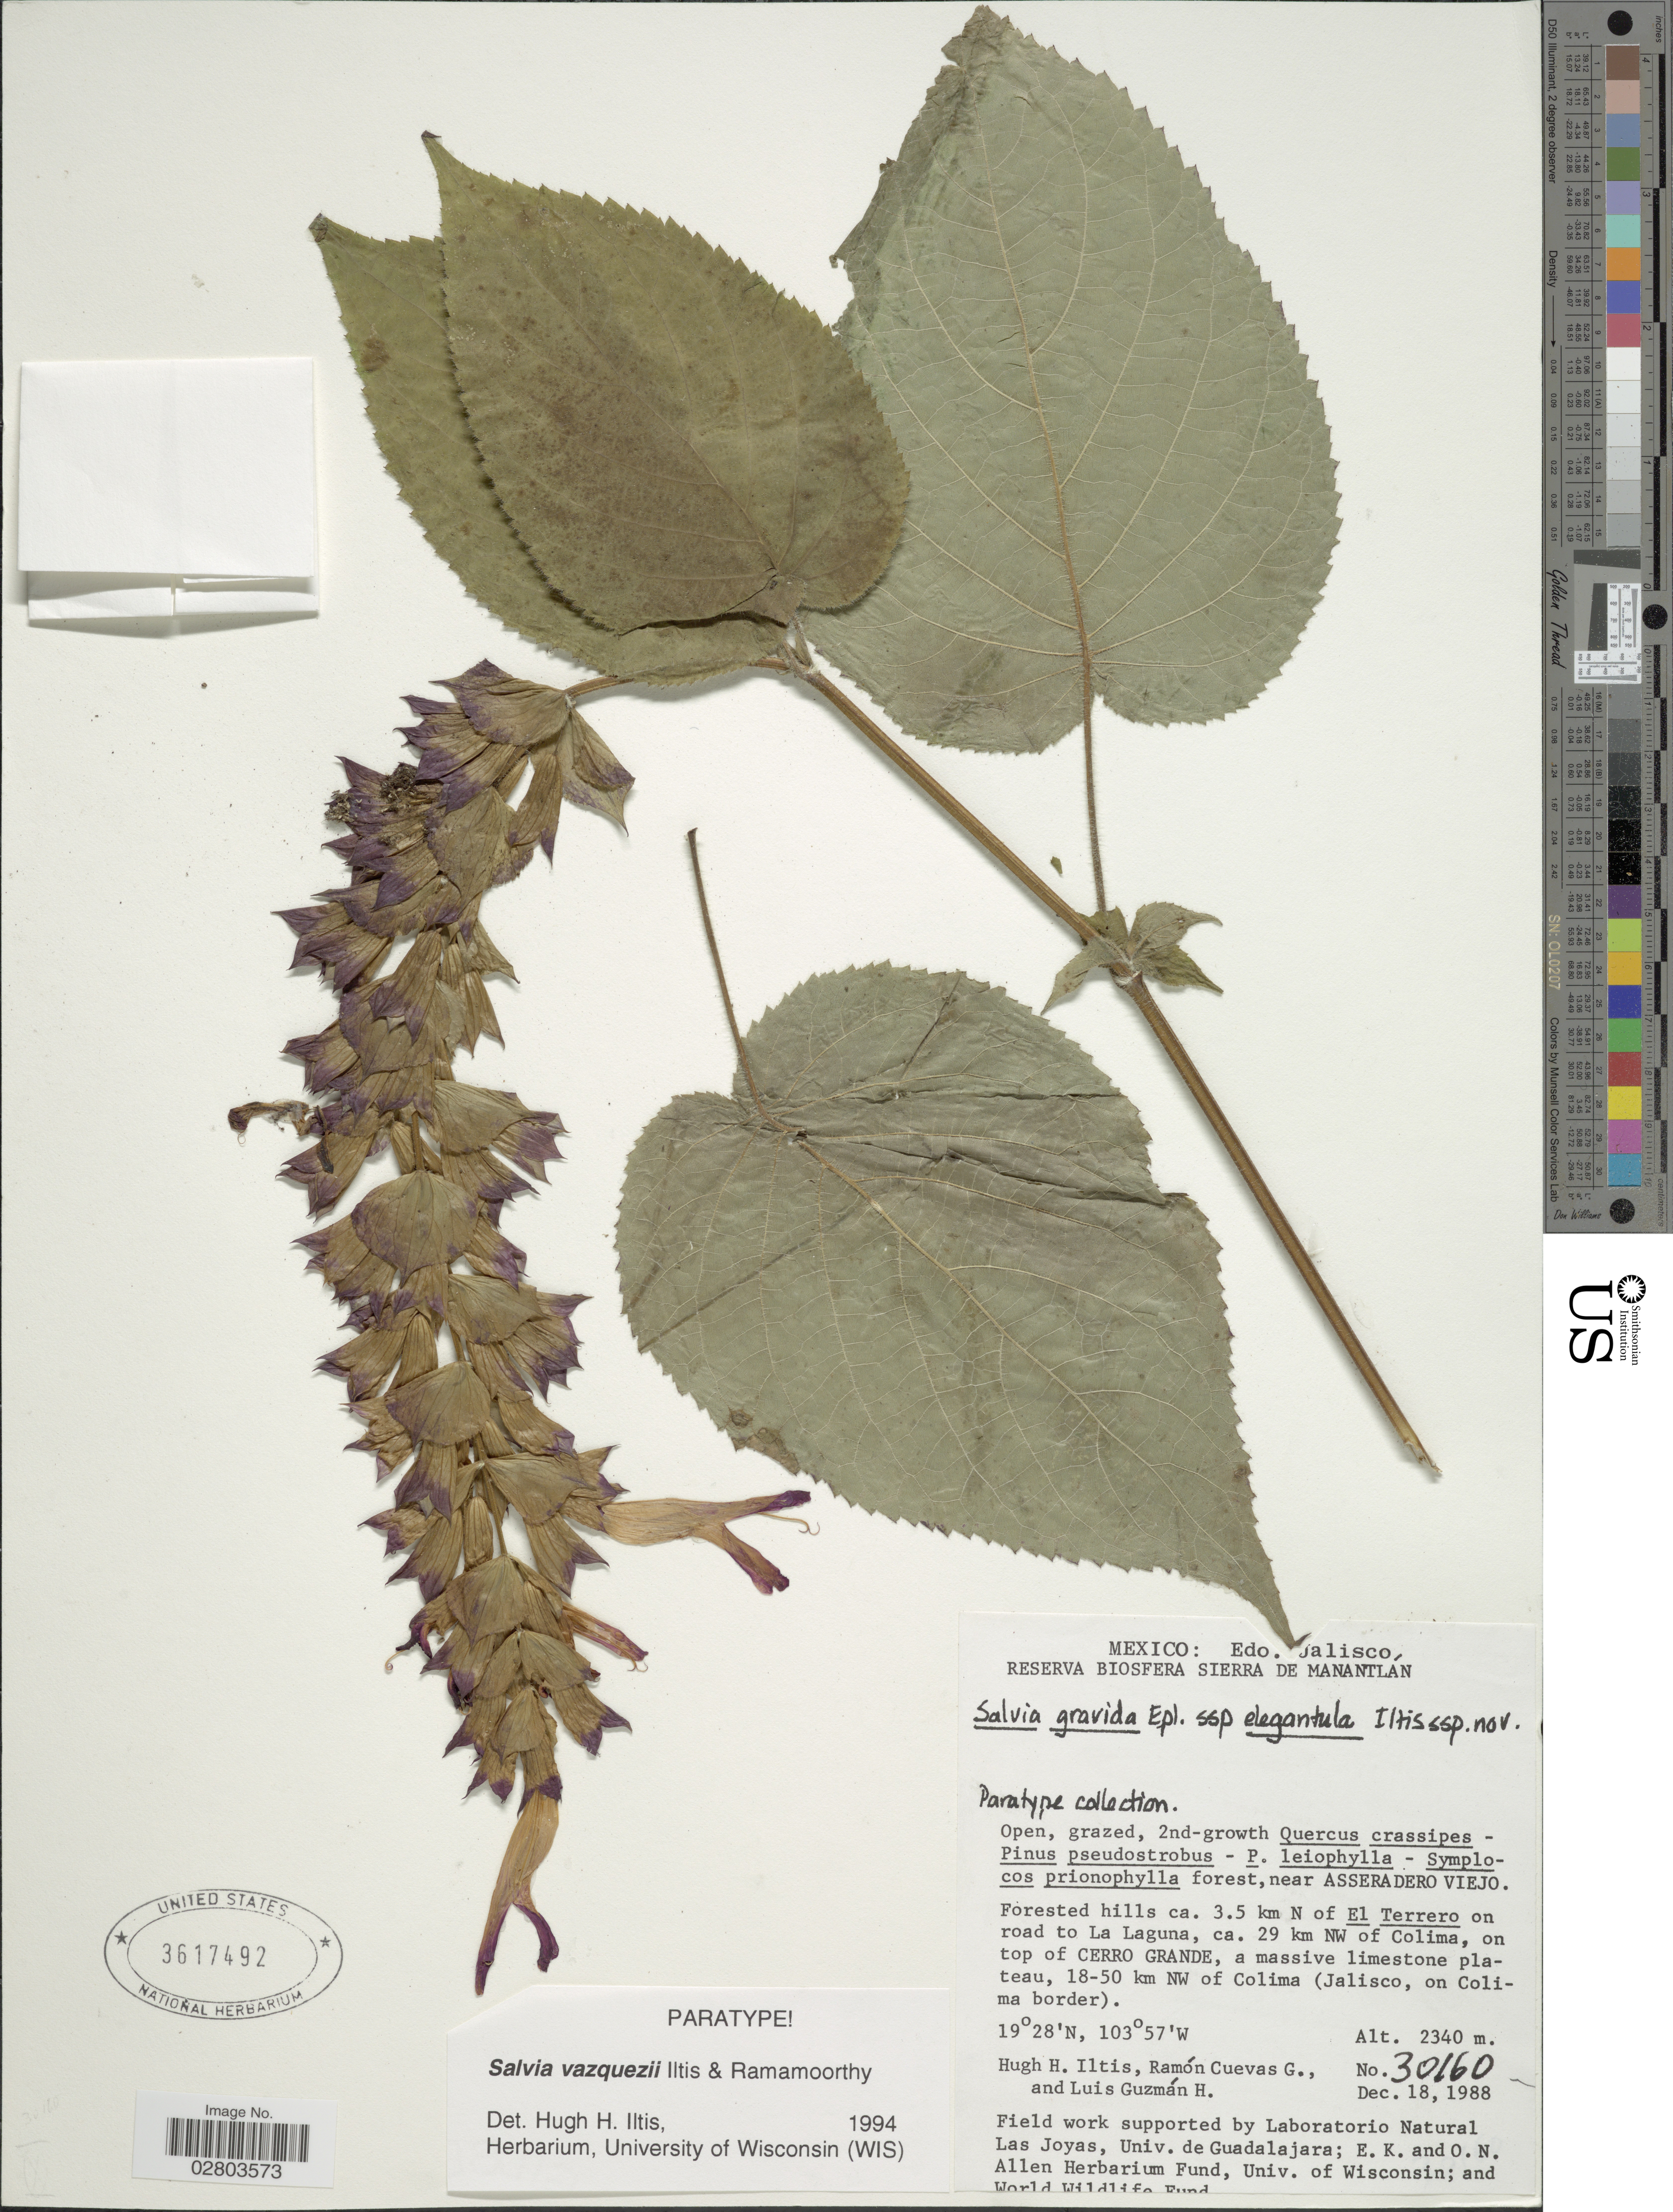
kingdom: Plantae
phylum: Tracheophyta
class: Magnoliopsida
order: Lamiales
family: Lamiaceae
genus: Salvia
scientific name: Salvia vazquezii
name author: Iltis & Ramamoorthy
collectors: H. Iltis, R. Cuevas & L. Guzmán H.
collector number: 30160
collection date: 1988-12-18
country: Mexico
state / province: Jalisco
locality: Reserva Biosfera Sierra de Manantlan. Forested hills ca. 3.5 km N of El Terrero on road to La Laguna, ca. 29 km NW of Colima, on top of Cerro Grande, a massive limestone plateau, 18-50 km NW of Colima (Jalisco, on Colima border).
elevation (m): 2340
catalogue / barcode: US 3617492